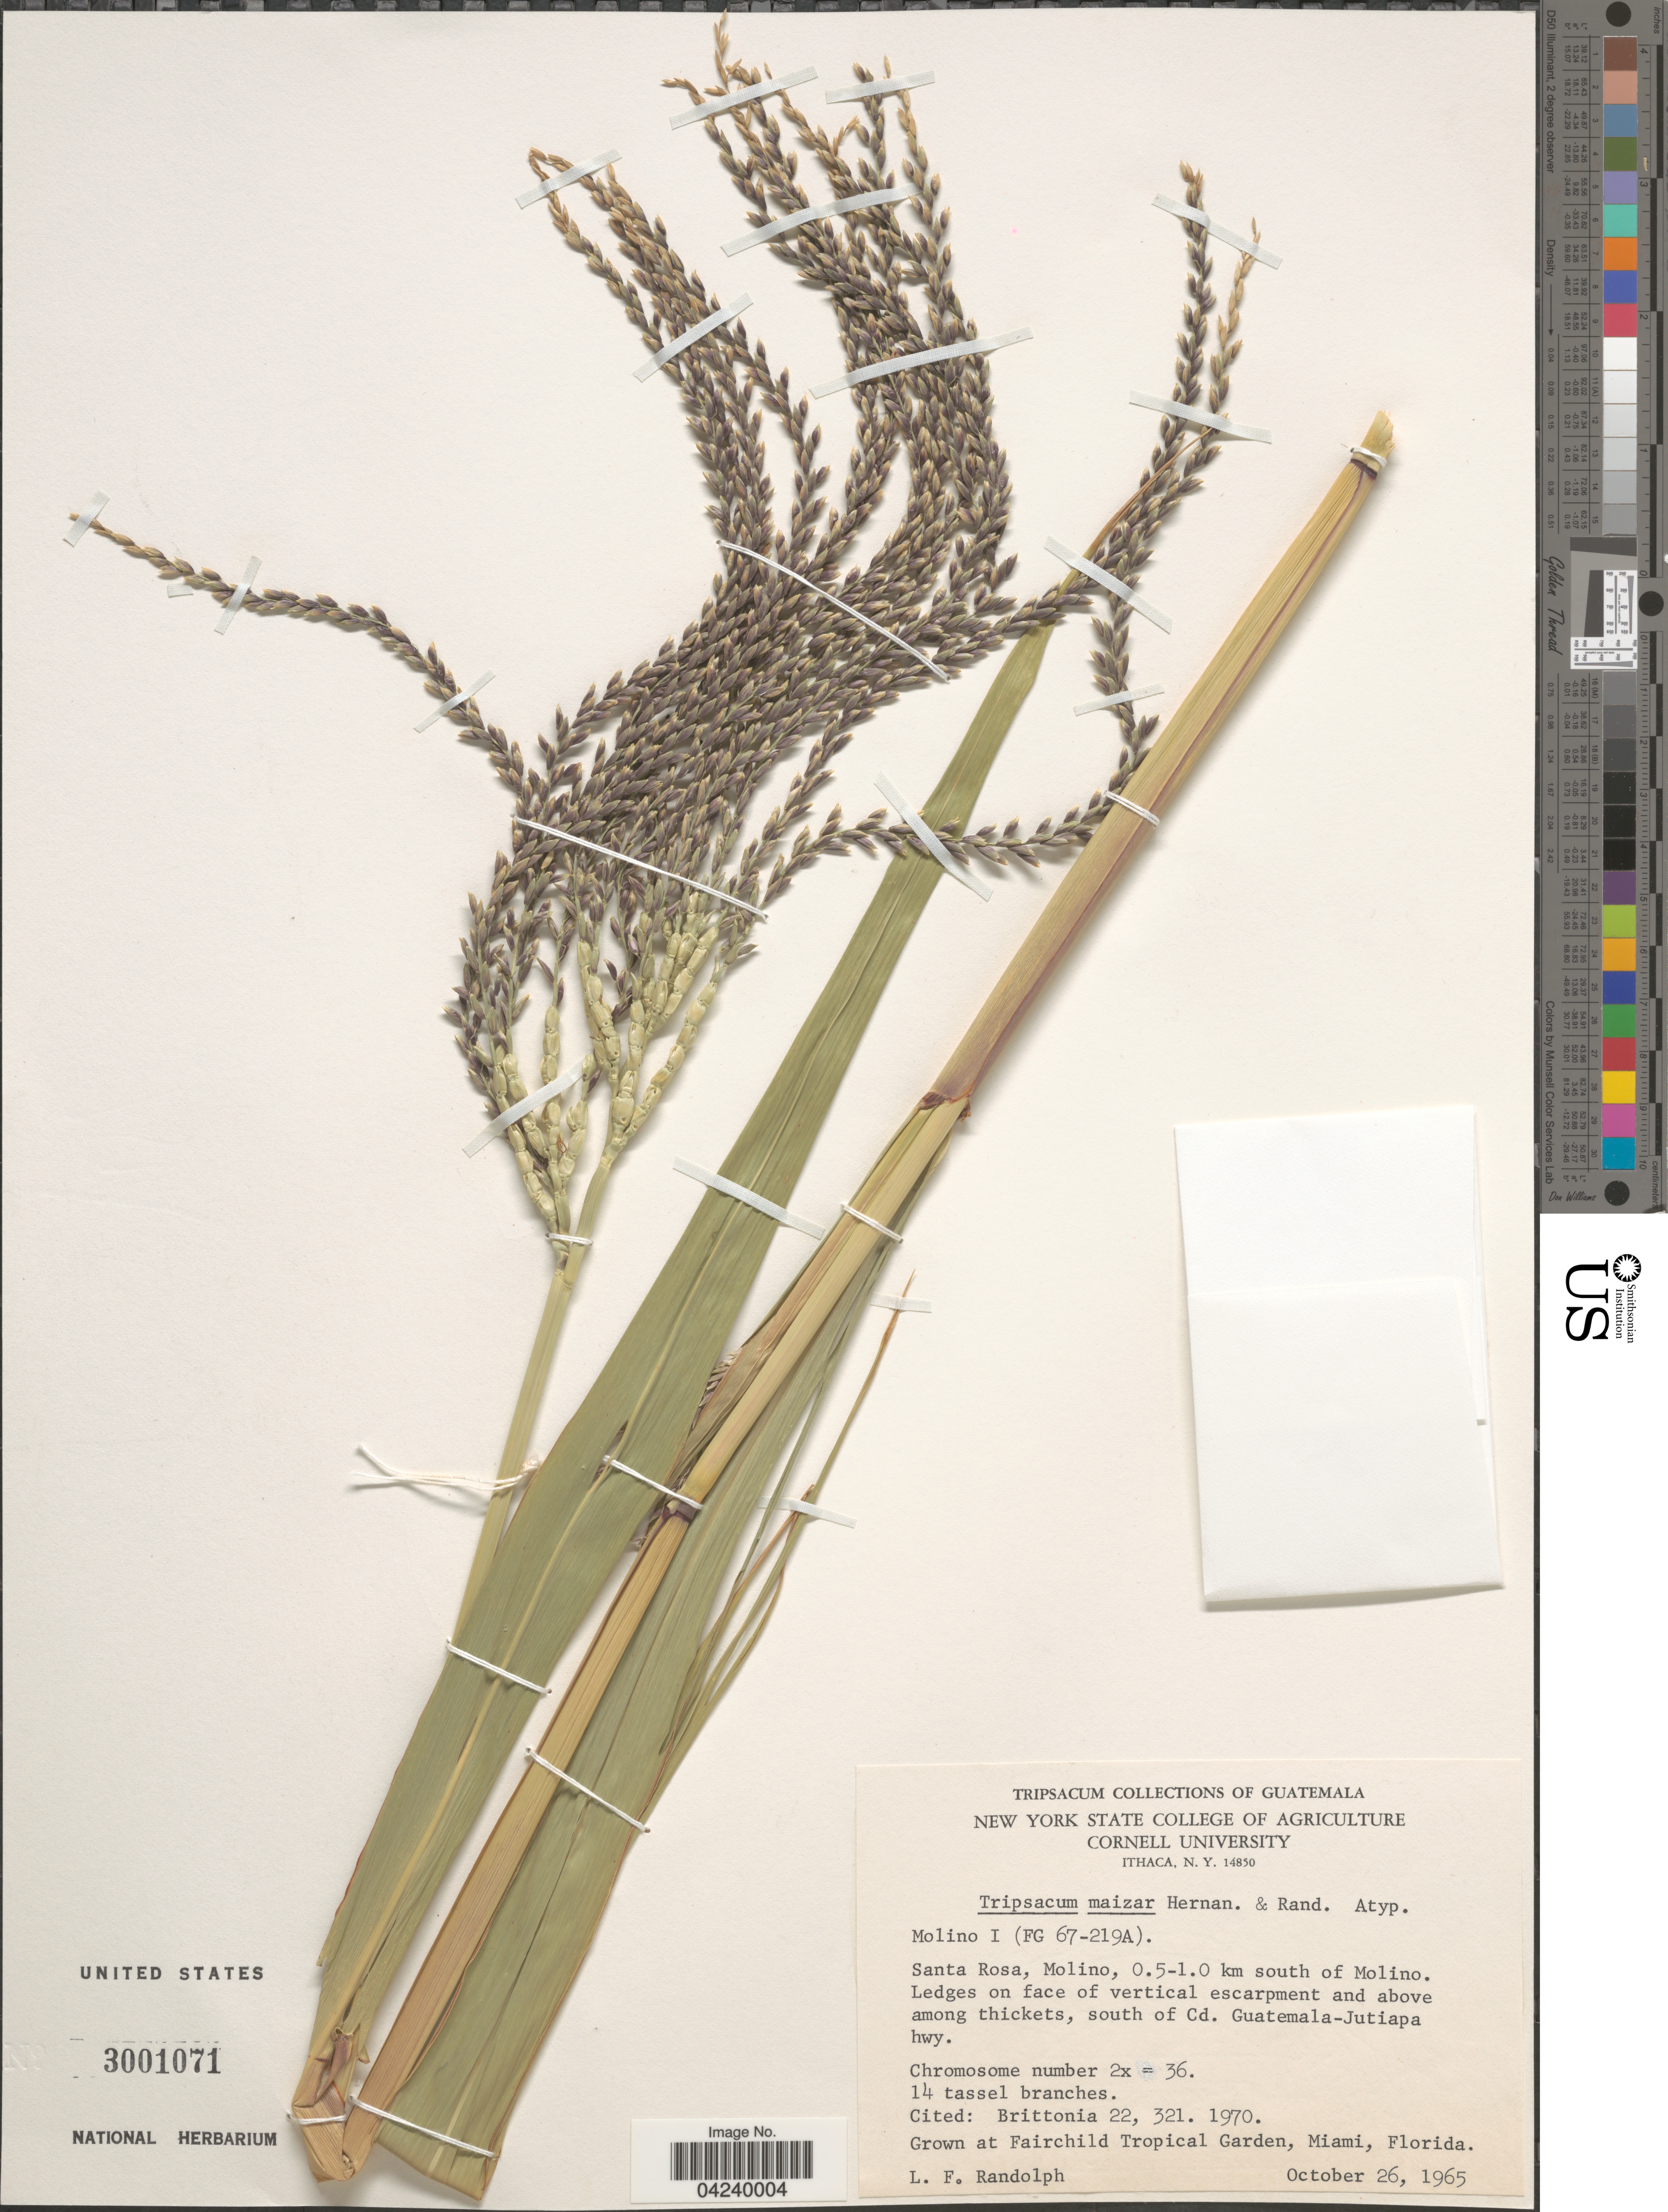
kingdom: Plantae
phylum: Tracheophyta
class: Liliopsida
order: Poales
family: Poaceae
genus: Tripsacum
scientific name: Tripsacum maizar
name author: Hern.-Xol. & Randolph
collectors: L. F. Randolph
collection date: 1965-10-26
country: Guatemala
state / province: Santa Rosa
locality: Molino, 0.5-1.0 km south of Molino. Ledges on face of vertical escarpment and above among thickets, south of Cd. Guatemala-Jutiapa hwy.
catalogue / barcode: US 3001071